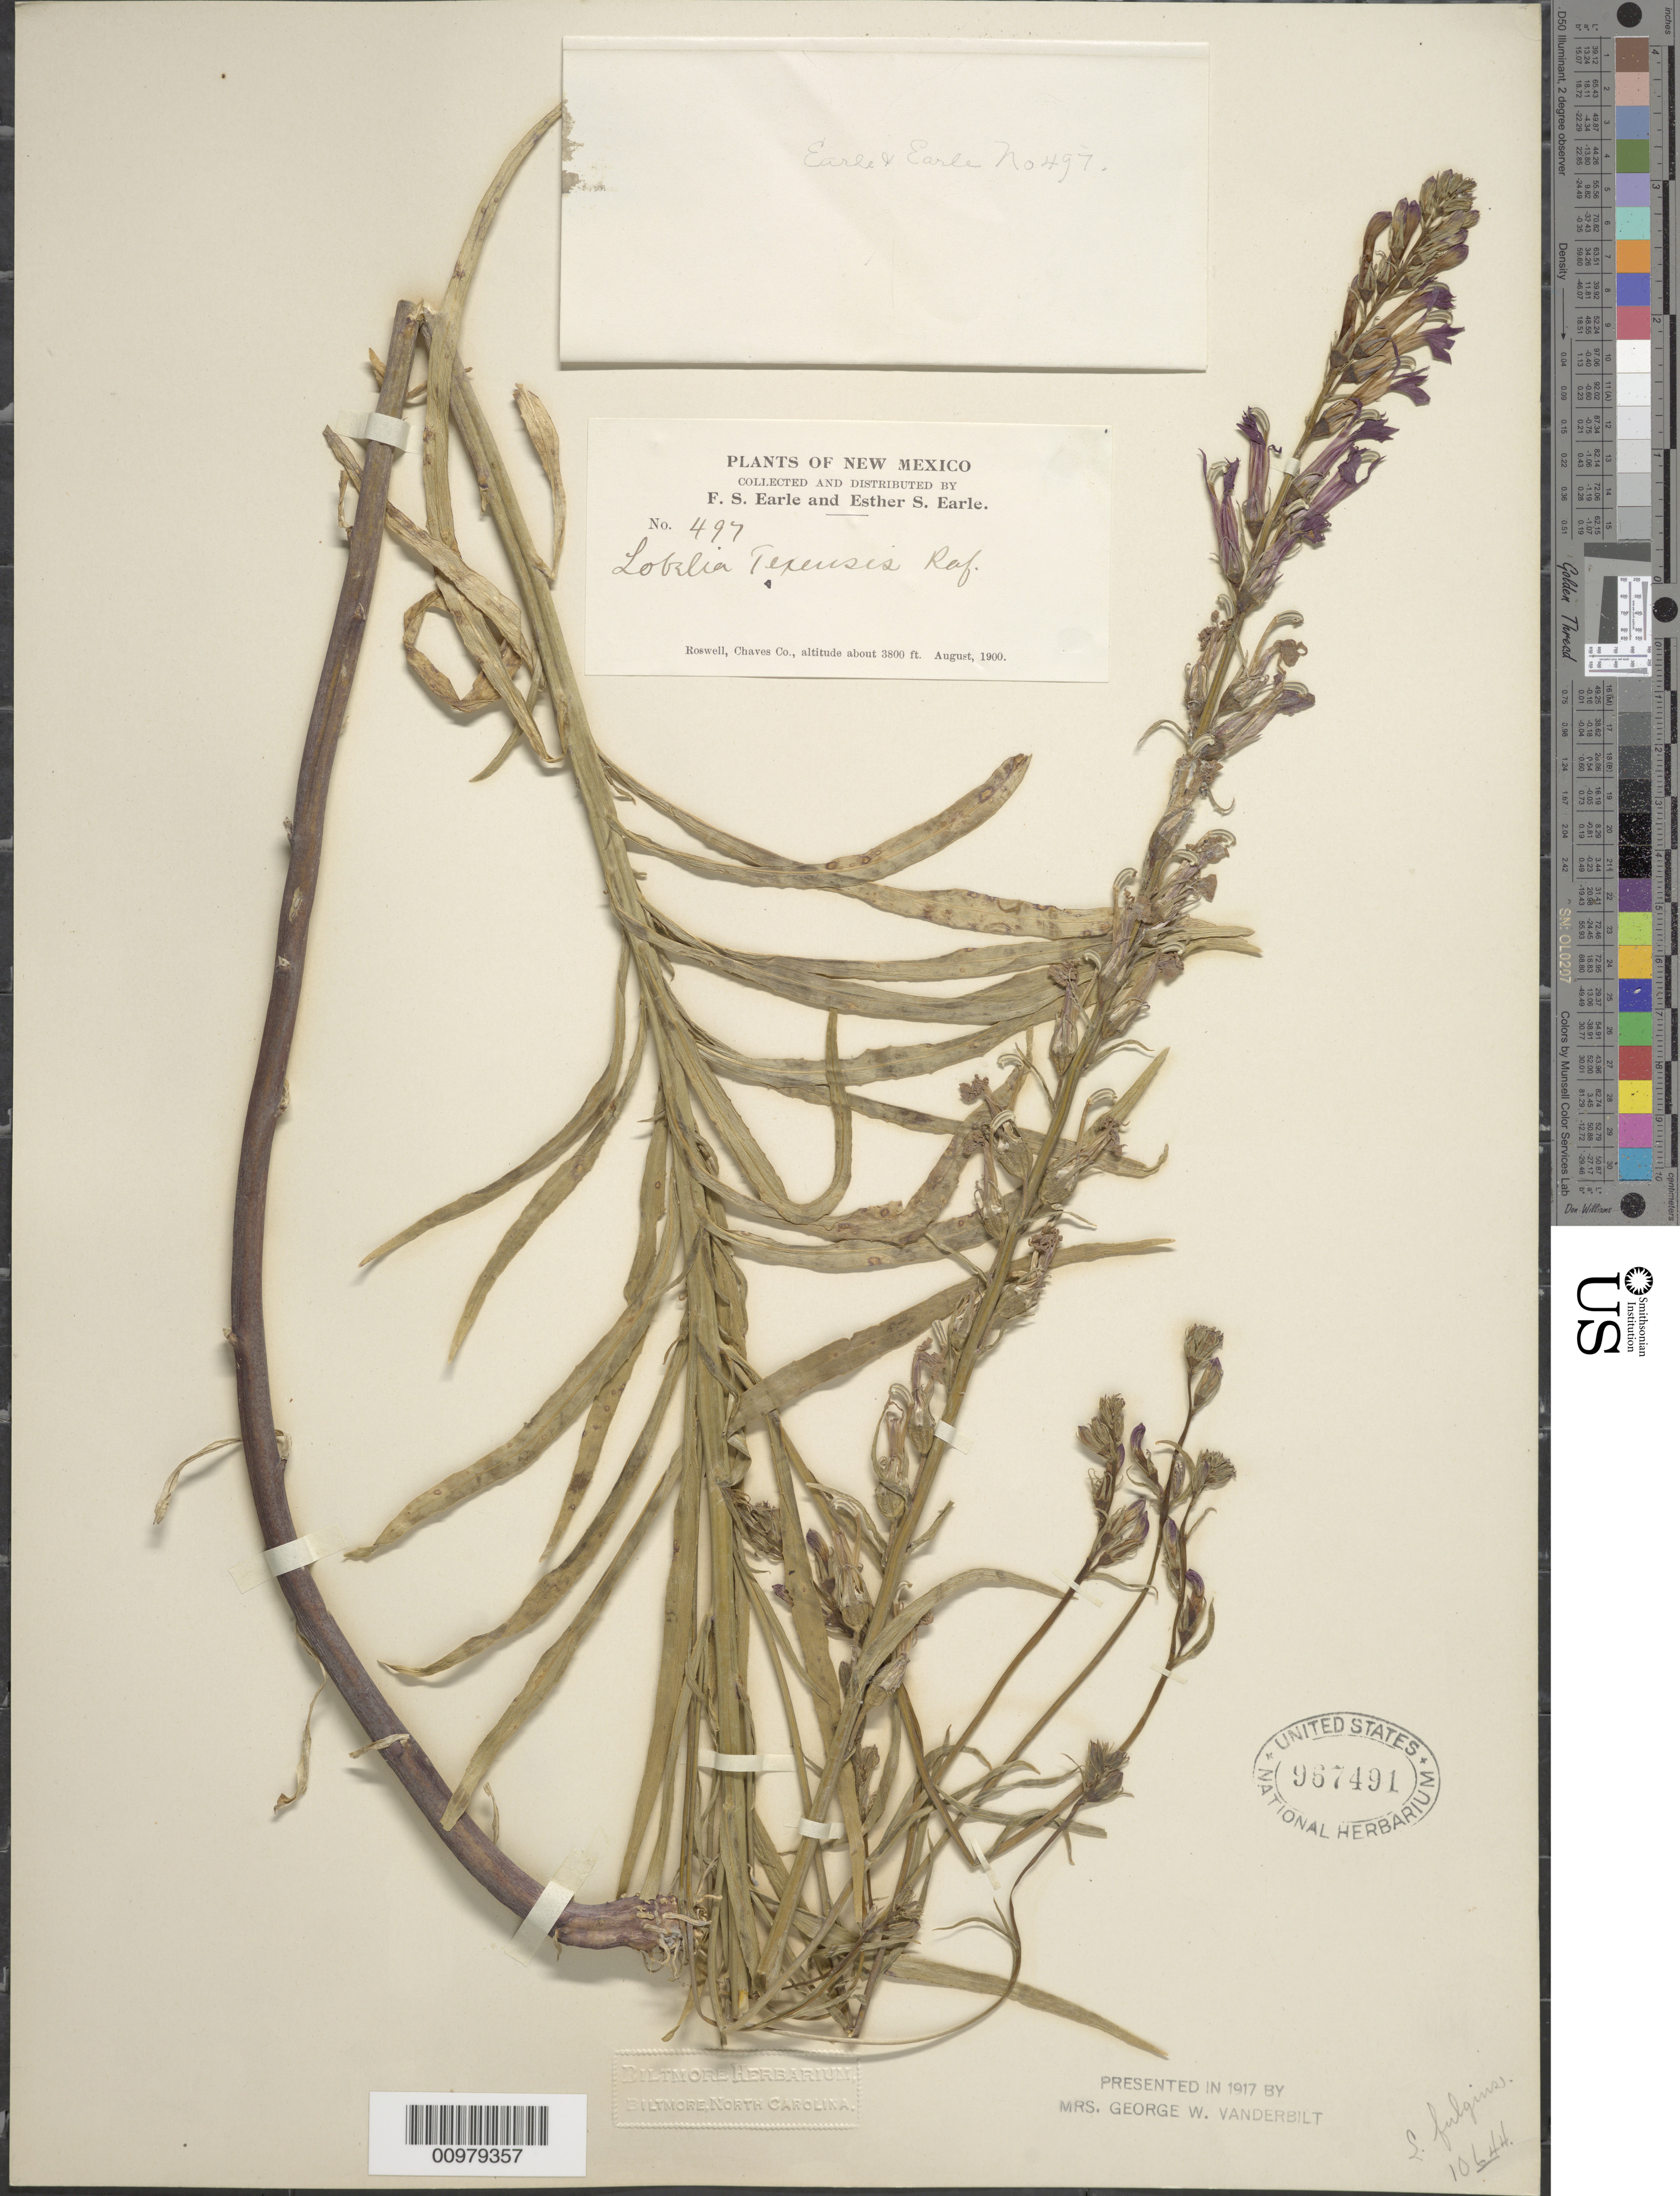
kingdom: Plantae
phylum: Tracheophyta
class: Magnoliopsida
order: Asterales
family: Campanulaceae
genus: Lobelia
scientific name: Lobelia cardinalis var. phyllostachya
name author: (Engelm.) McVaugh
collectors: F. S. Earle & E. S. Earle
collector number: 497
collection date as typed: Aug 1900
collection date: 1900-08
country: United States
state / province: New Mexico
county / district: Chaves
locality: Roswell.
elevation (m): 1140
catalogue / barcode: US 967491